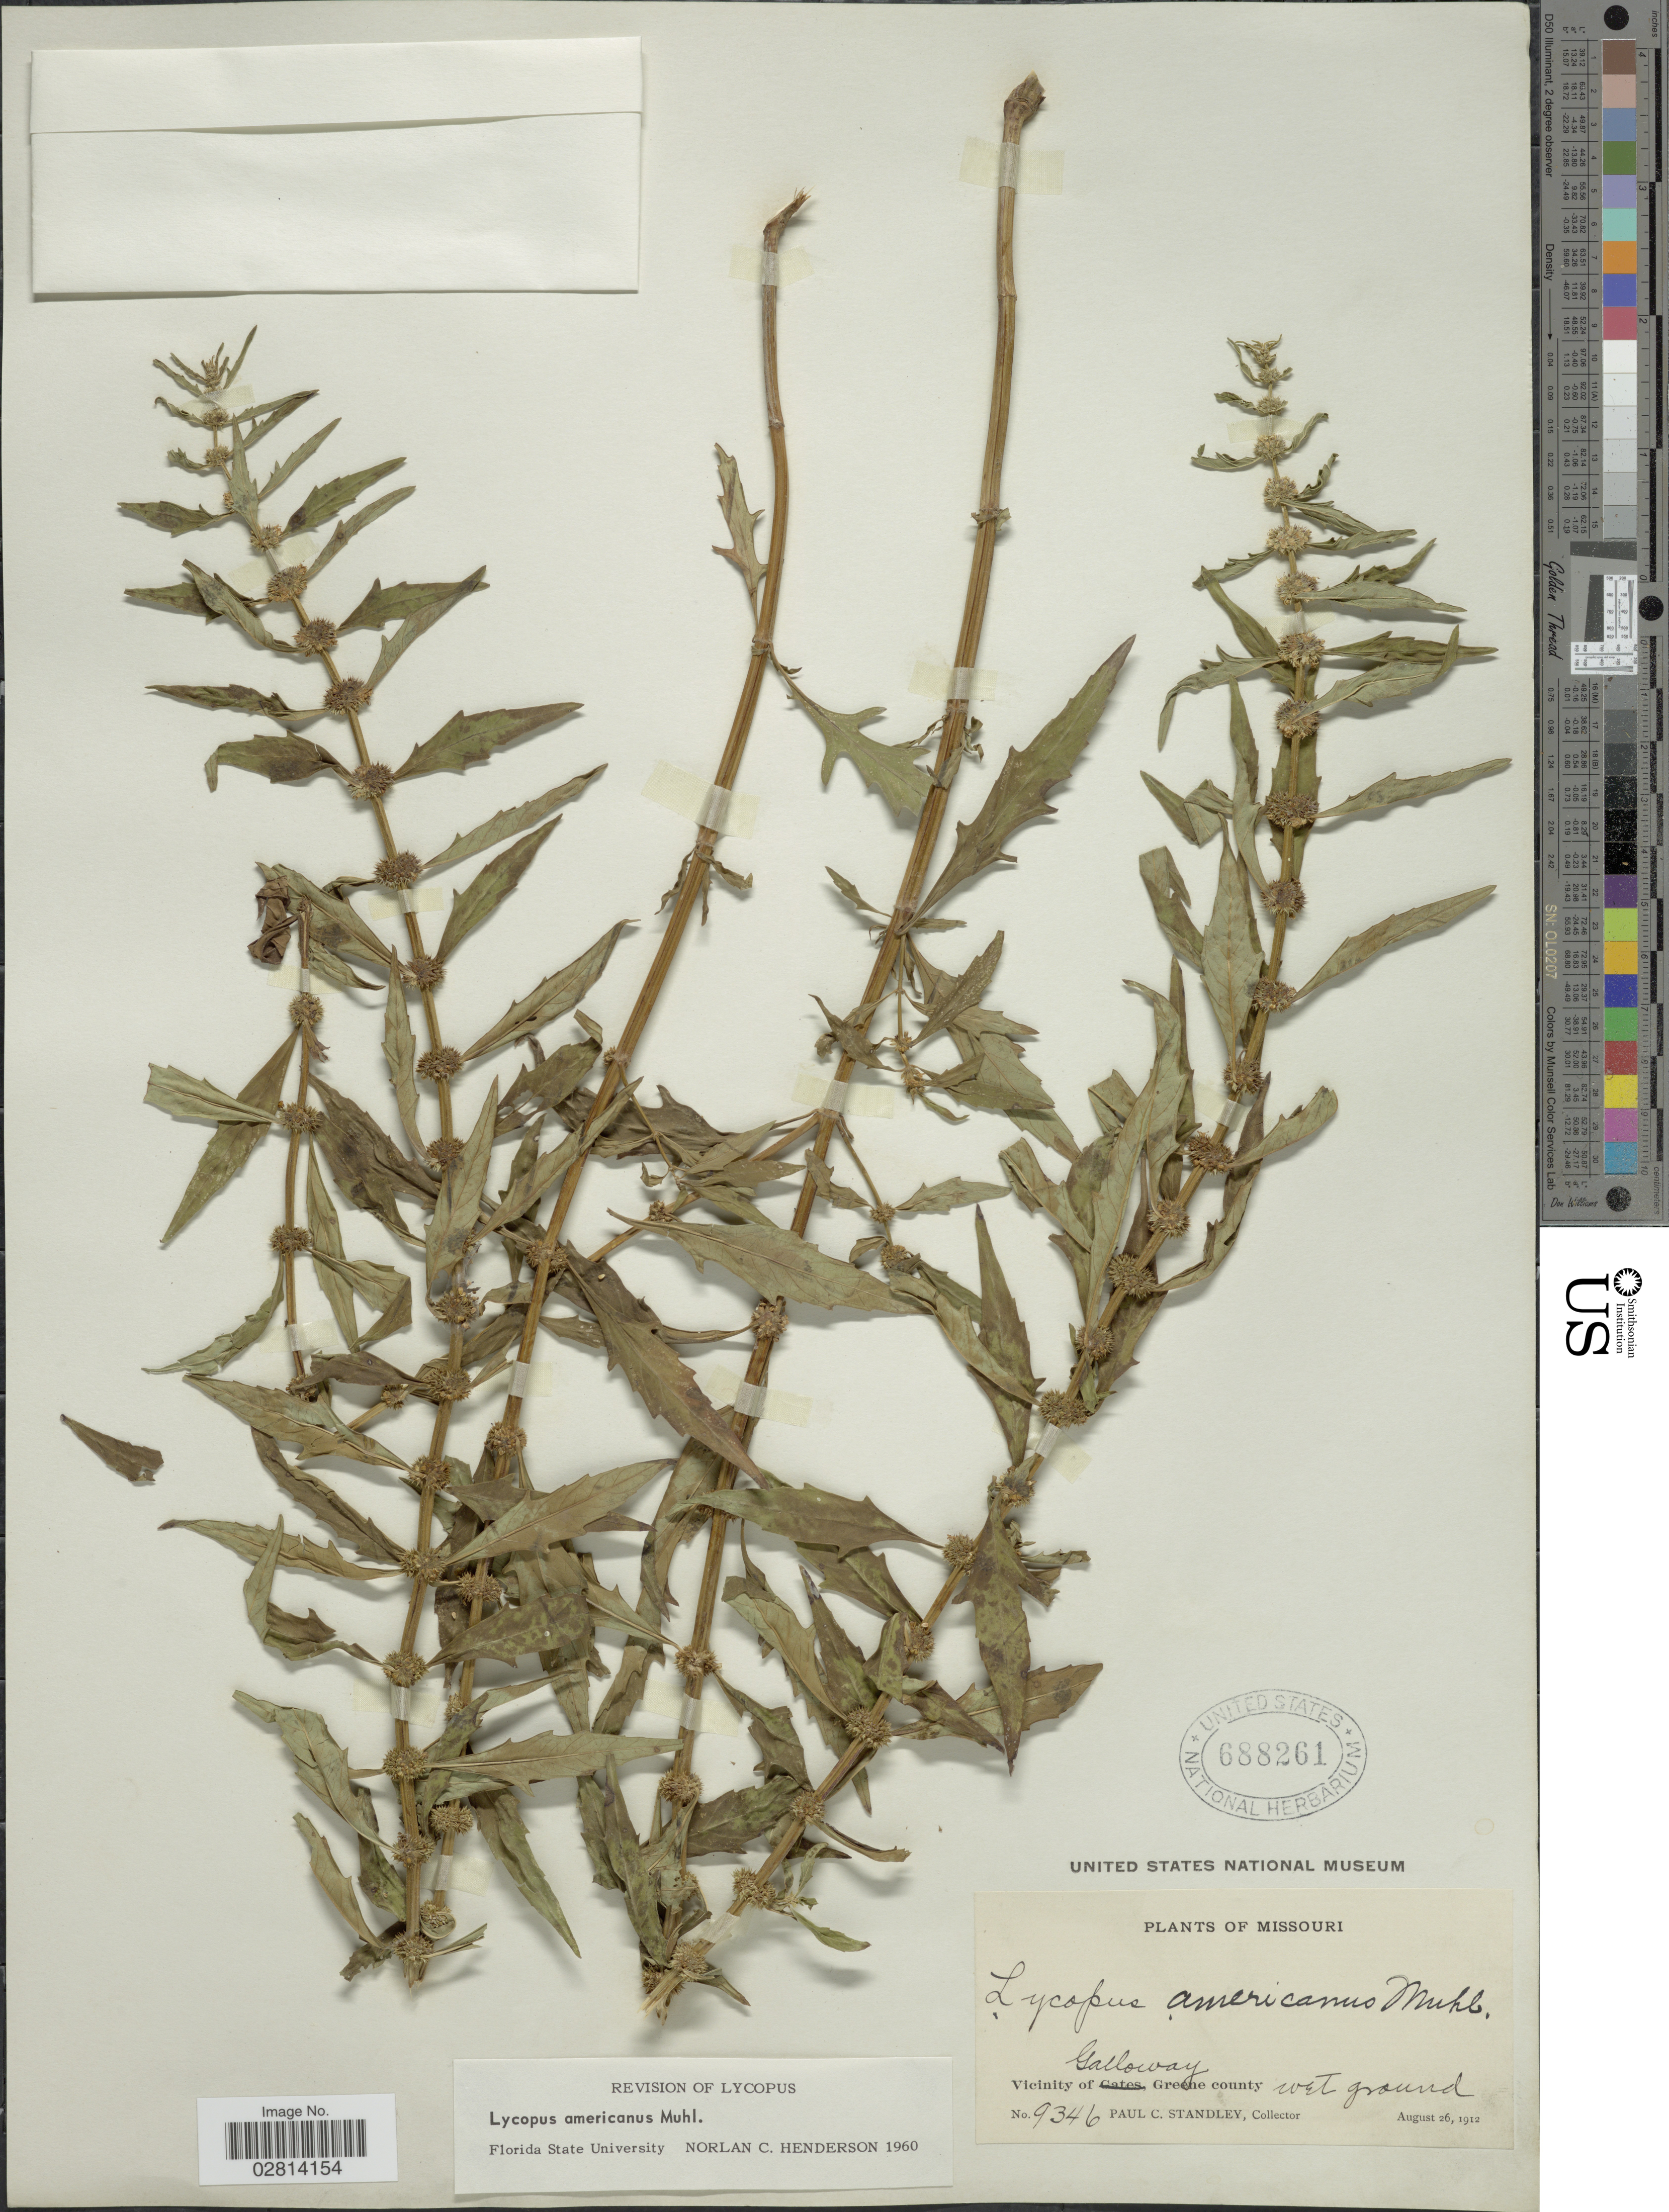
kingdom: Plantae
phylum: Tracheophyta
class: Magnoliopsida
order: Lamiales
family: Lamiaceae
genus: Lycopus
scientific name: Lycopus americanus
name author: Muhl. ex W.P.C. Barton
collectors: P. C. Standley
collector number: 9346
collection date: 1912-08-26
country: United States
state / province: Missouri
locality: Vicinity of Galloway, Greene County, wet ground.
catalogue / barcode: US 688261